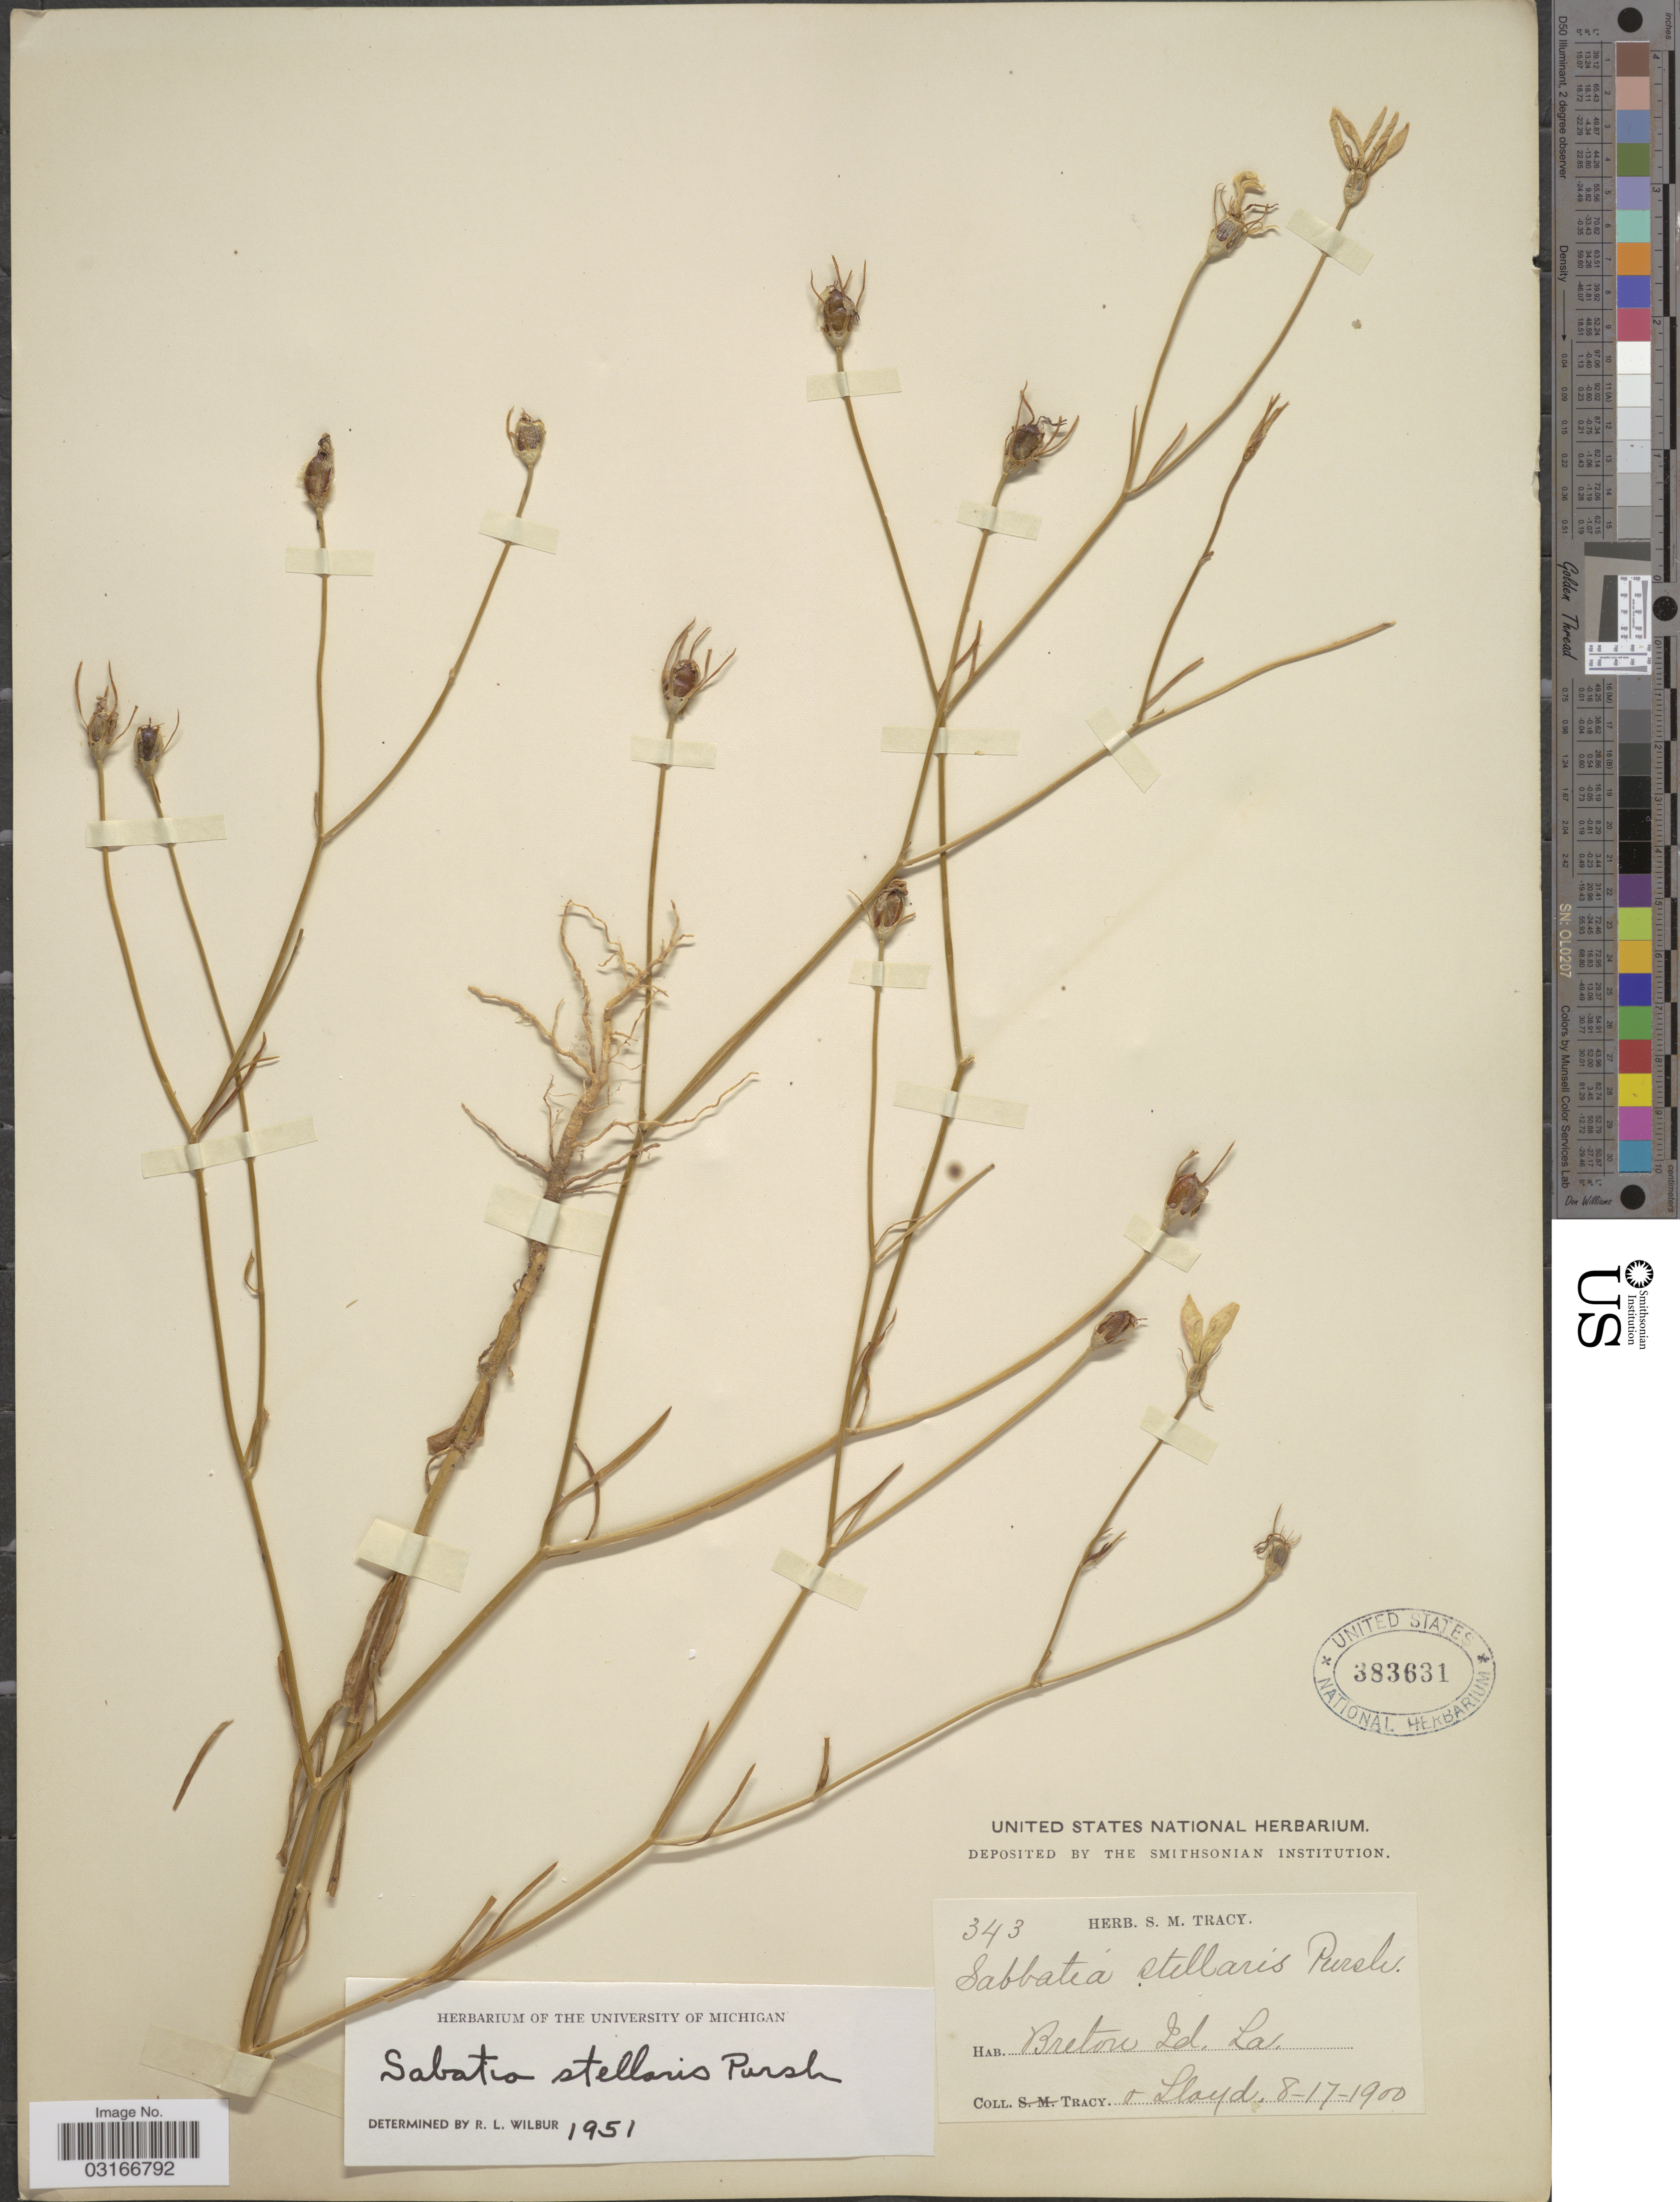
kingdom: Plantae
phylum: Tracheophyta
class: Magnoliopsida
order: Gentianales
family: Gentianaceae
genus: Sabatia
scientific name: Sabatia stellaris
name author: Pursh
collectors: -. Tracy & -- Lloyd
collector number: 343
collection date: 1900-08-17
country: United States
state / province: Louisiana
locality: Breton Id., La.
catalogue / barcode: US 383631